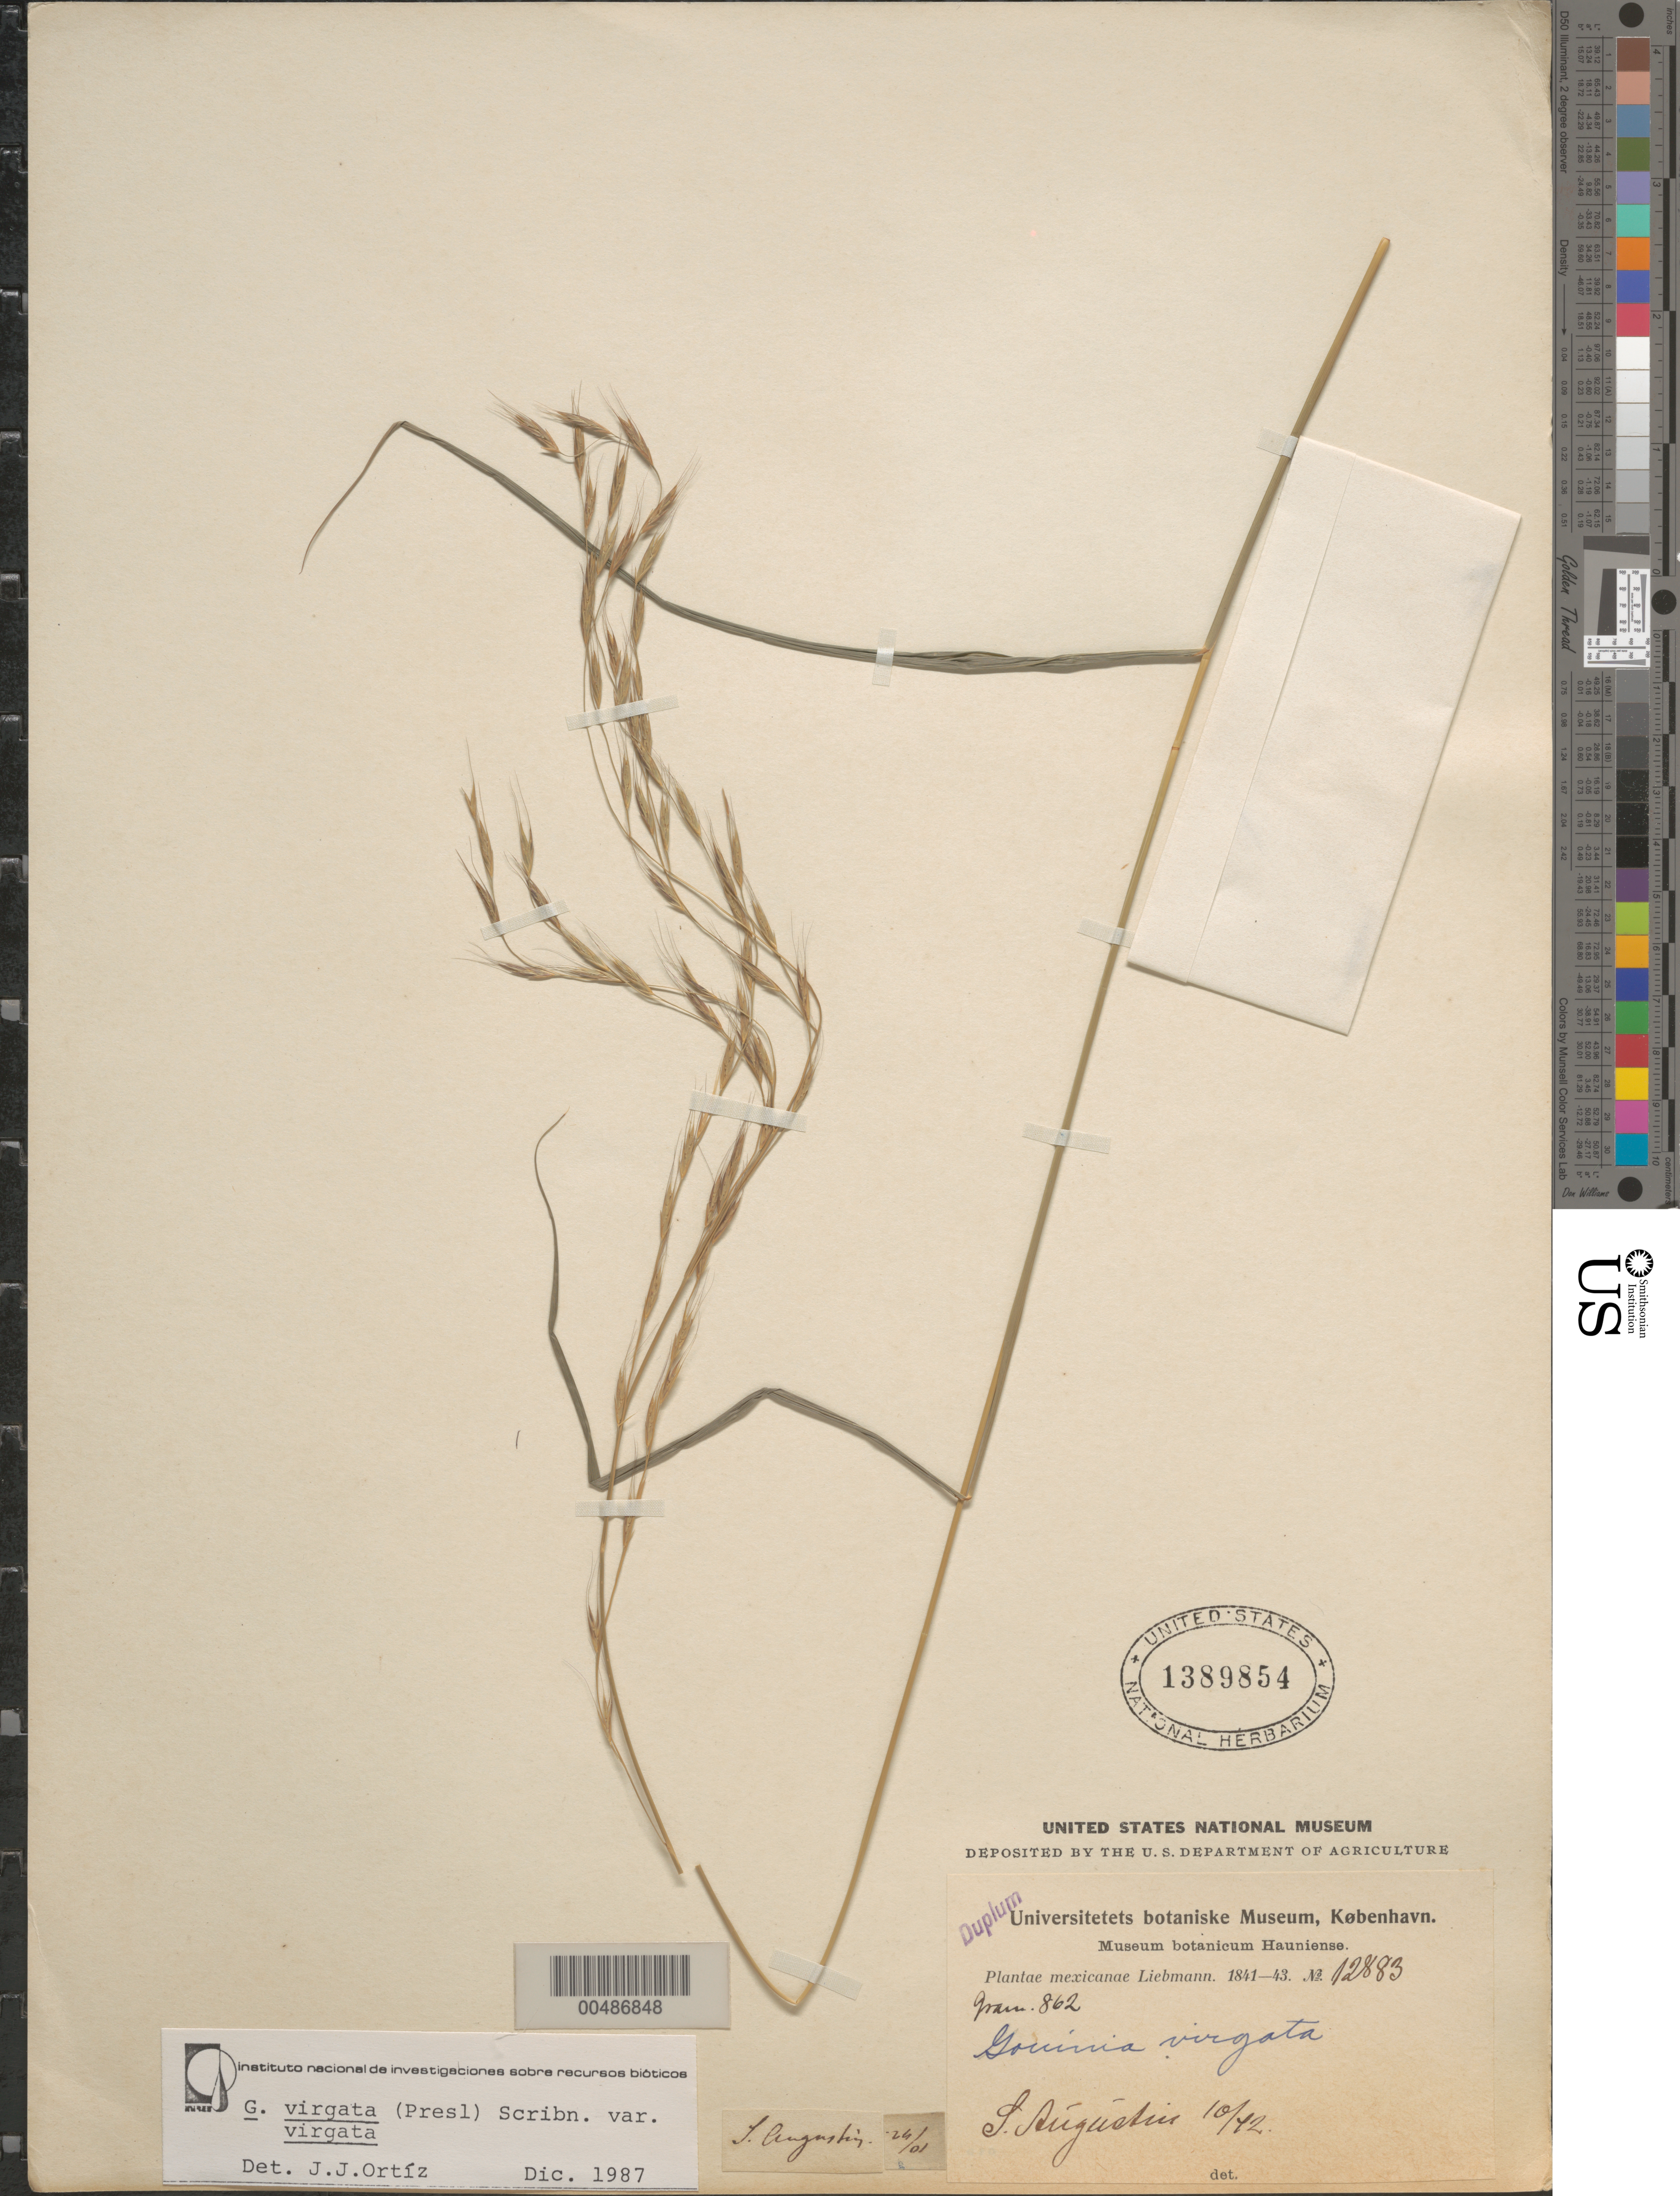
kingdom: Plantae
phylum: Tracheophyta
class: Liliopsida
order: Poales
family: Poaceae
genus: Gouinia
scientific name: Gouinia virgata var. virgata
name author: (J. Presl) Scribn.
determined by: Ort¡z, J. J.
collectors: F. M. Liebmann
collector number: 862 (12883)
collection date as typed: Oct 1842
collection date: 1842-10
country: Mexico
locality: S. Augustin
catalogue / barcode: US 1389854